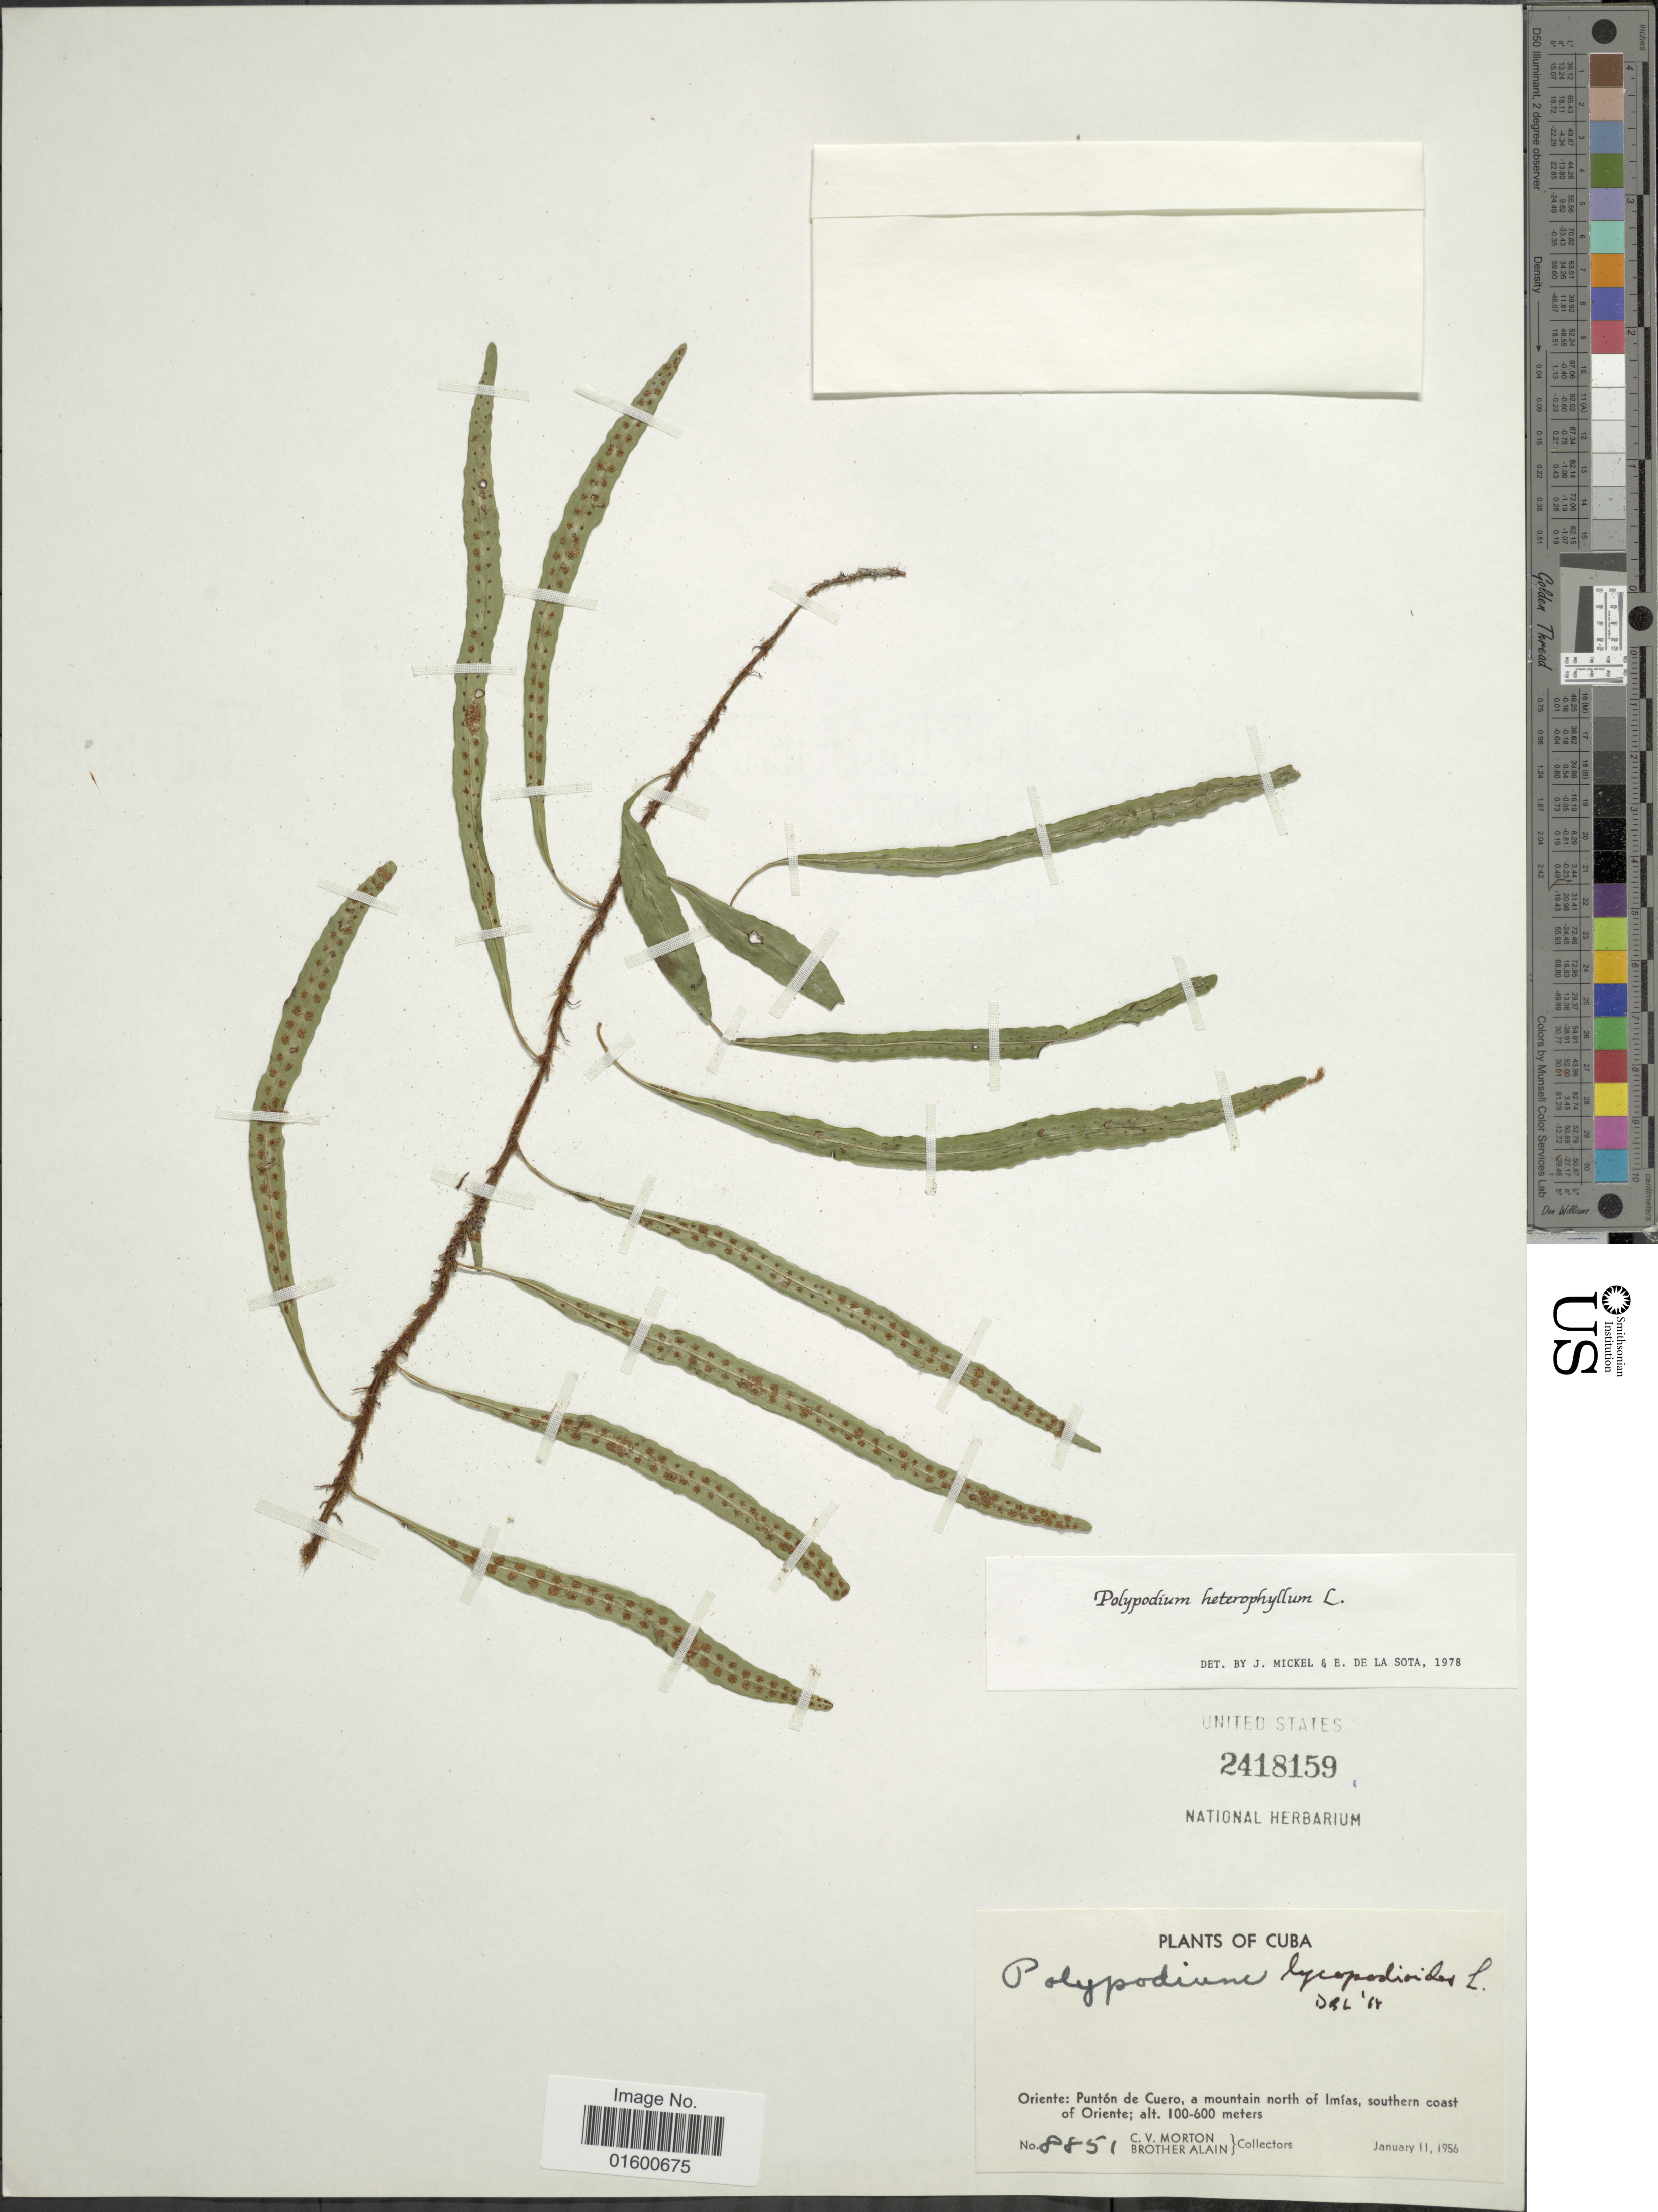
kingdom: Plantae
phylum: Tracheophyta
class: Polypodiopsida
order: Polypodiales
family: Polypodiaceae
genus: Microgramma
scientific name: Microgramma heterophylla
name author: (L.) Wherry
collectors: C. V. Morton & Bro. Alain - DO NOT USE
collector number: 8851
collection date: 1956-01-11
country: Cuba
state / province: Oriente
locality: Oriente: Punton de Cuero, a mountain north of Imias, southern coast of Oriente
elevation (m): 100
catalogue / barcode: US 2418159